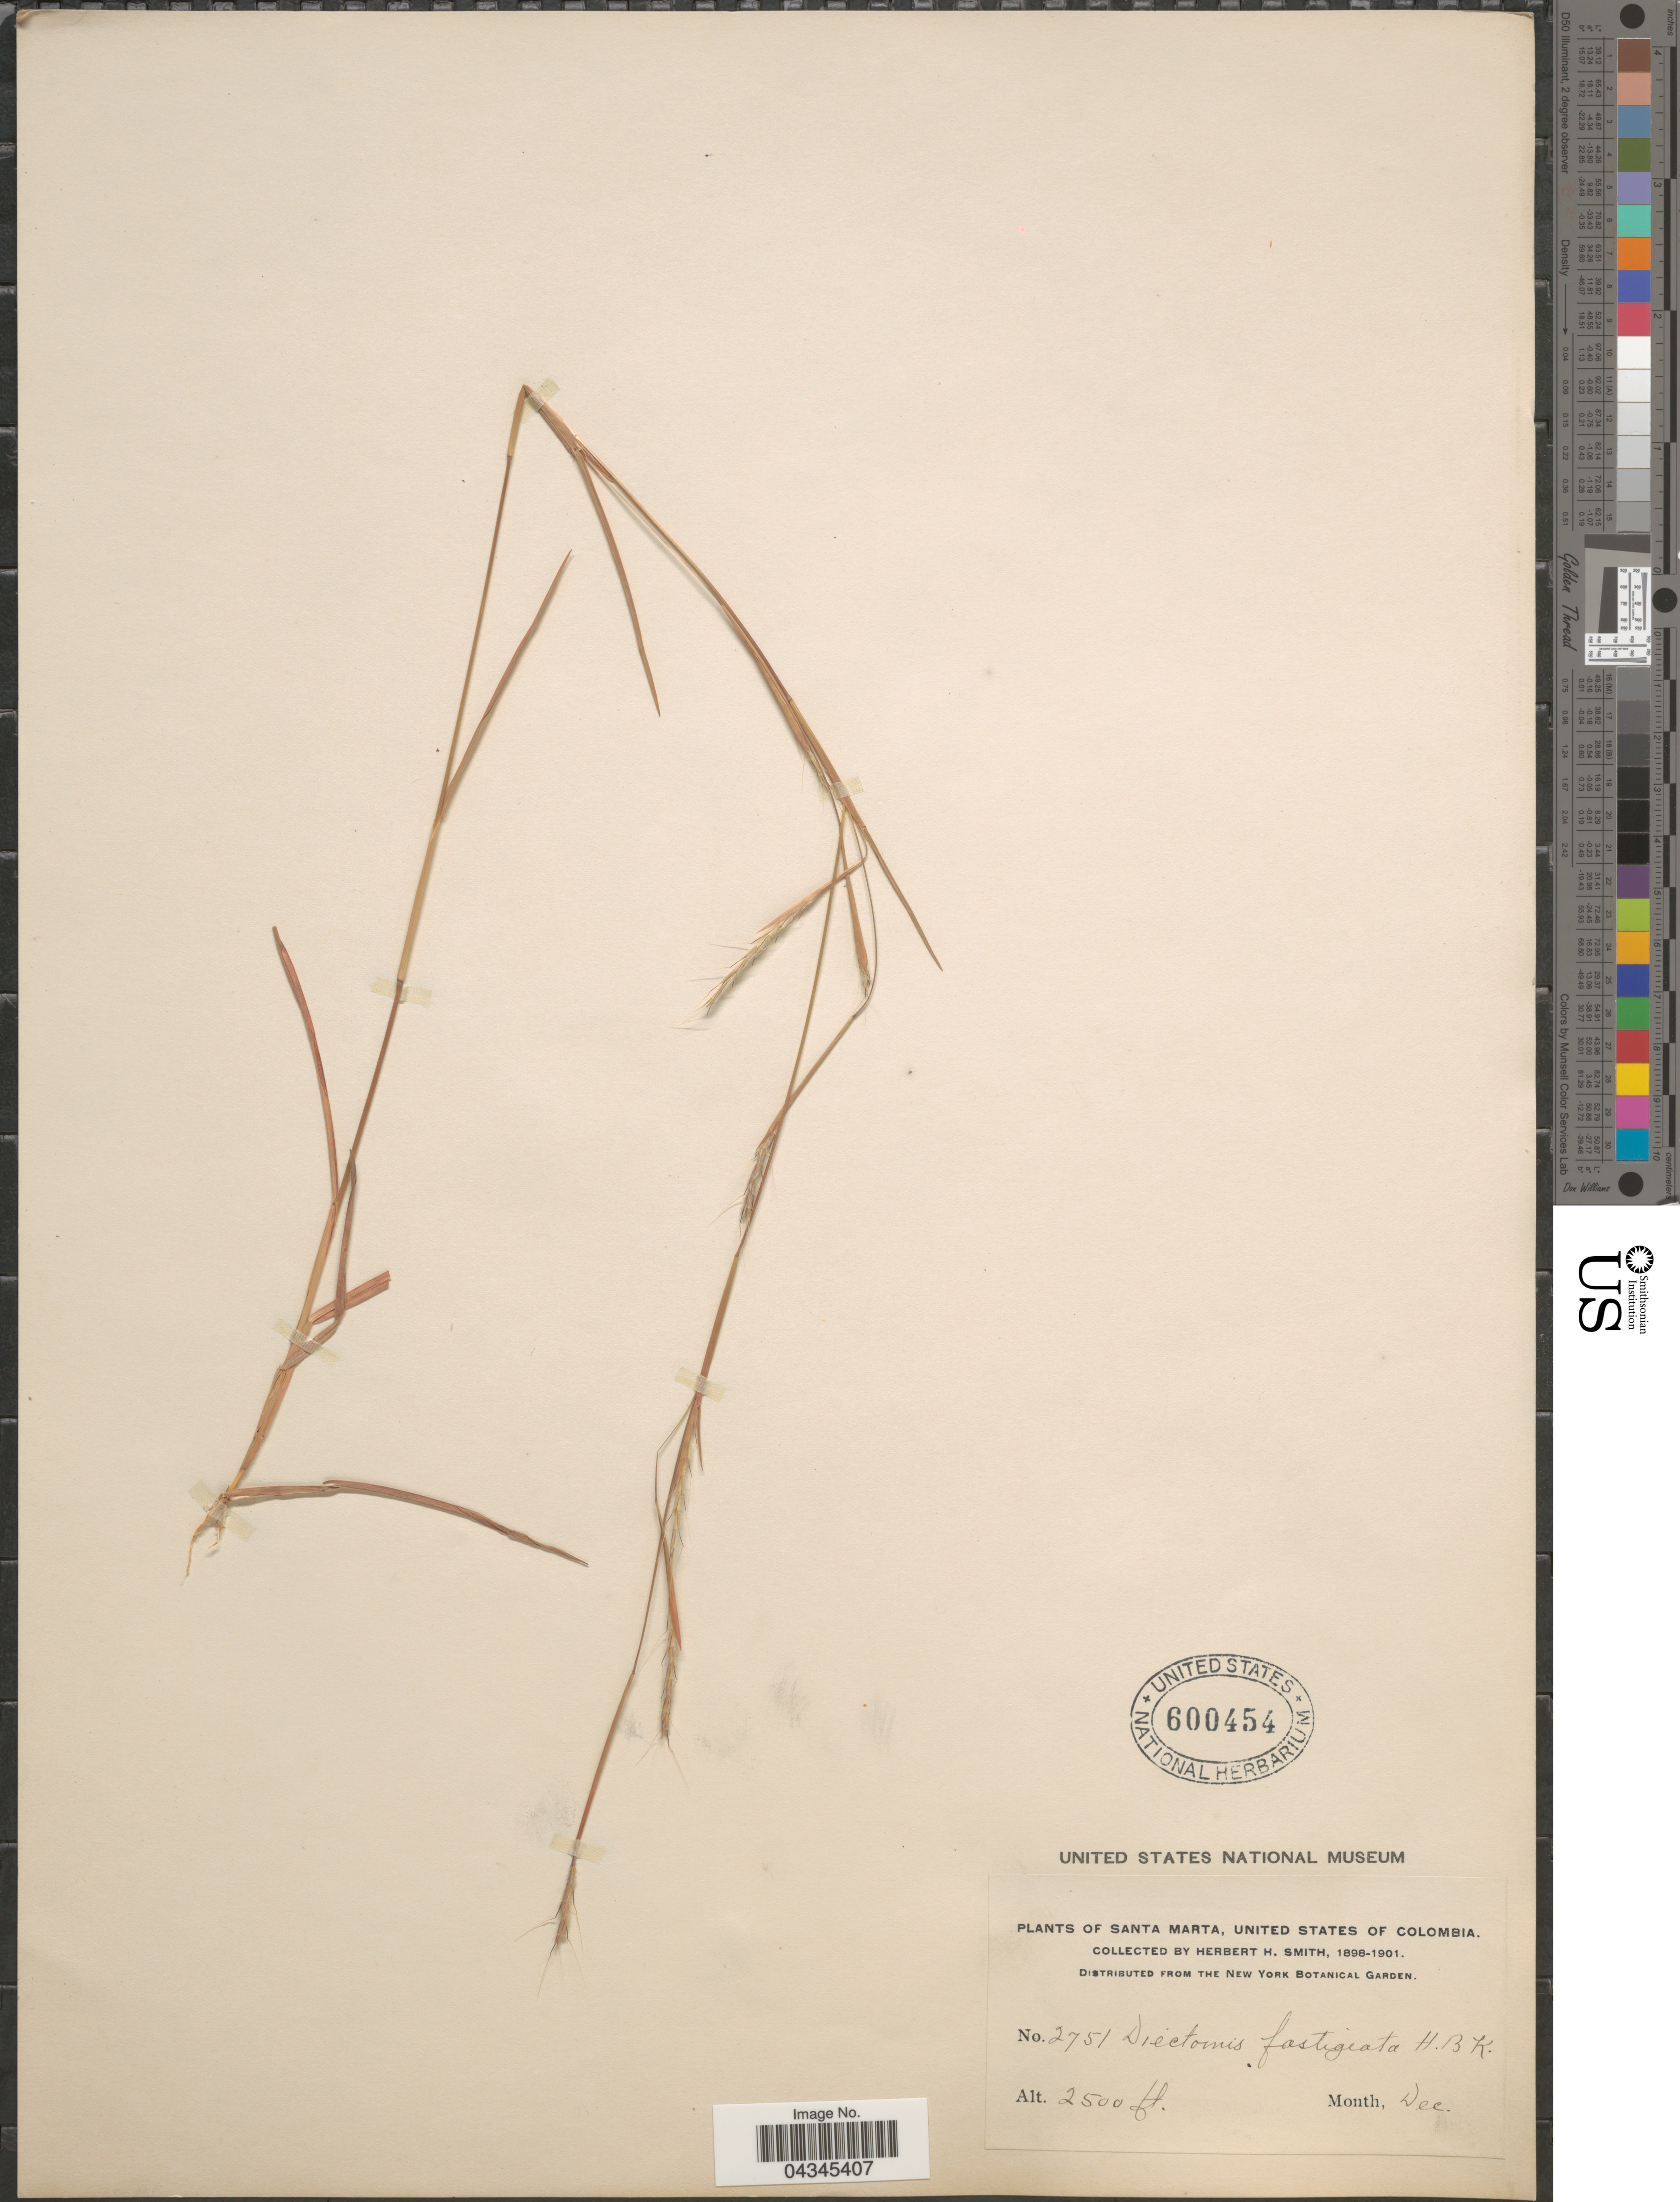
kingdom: Plantae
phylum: Tracheophyta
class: Liliopsida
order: Poales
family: Poaceae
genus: Andropogon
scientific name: Andropogon fastigiatus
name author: Sw.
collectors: Herbert H. Smith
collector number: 2751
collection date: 1898-12/1901-12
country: Colombia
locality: Santa Marta, United States Of Colombia.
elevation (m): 762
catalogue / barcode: US 600454